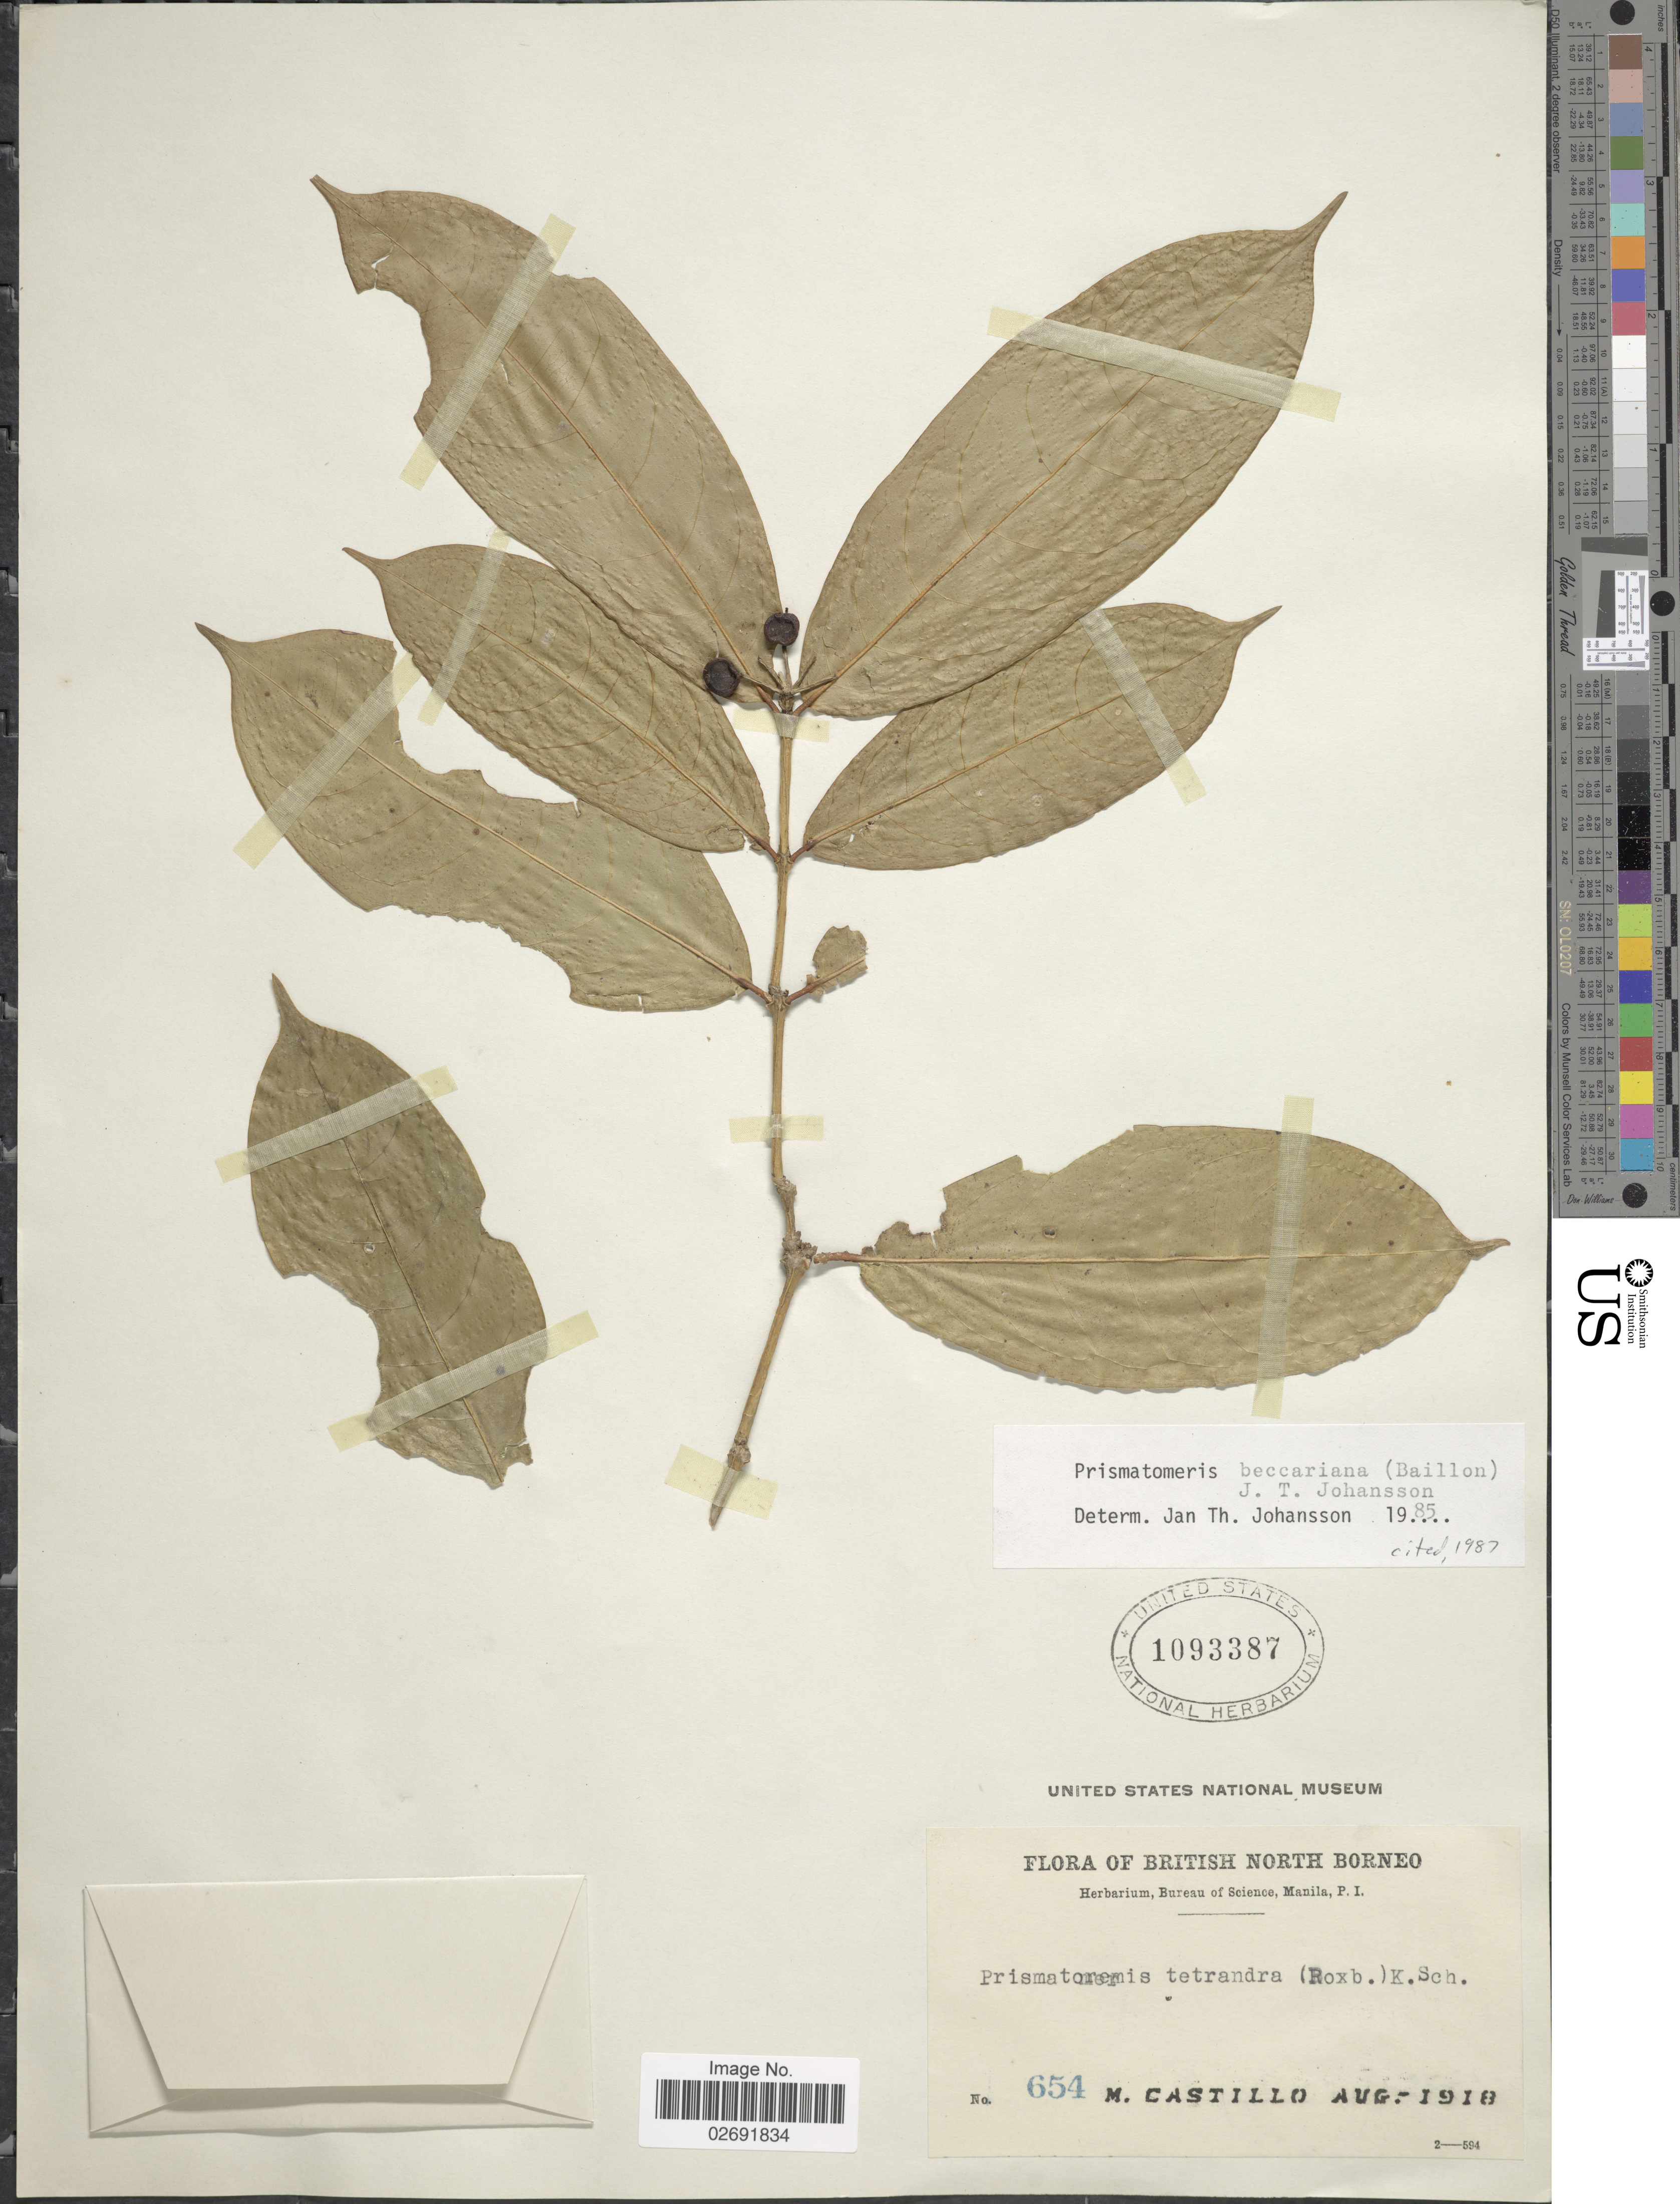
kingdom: Plantae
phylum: Tracheophyta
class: Magnoliopsida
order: Gentianales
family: Rubiaceae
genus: Prismatomeris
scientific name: Prismatomeris beccariana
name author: (Baill. ex K. Schum.) J.T. Johanss.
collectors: M. Castillo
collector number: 654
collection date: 1918-08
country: Malaysia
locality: British North Borneo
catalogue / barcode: US 1093387